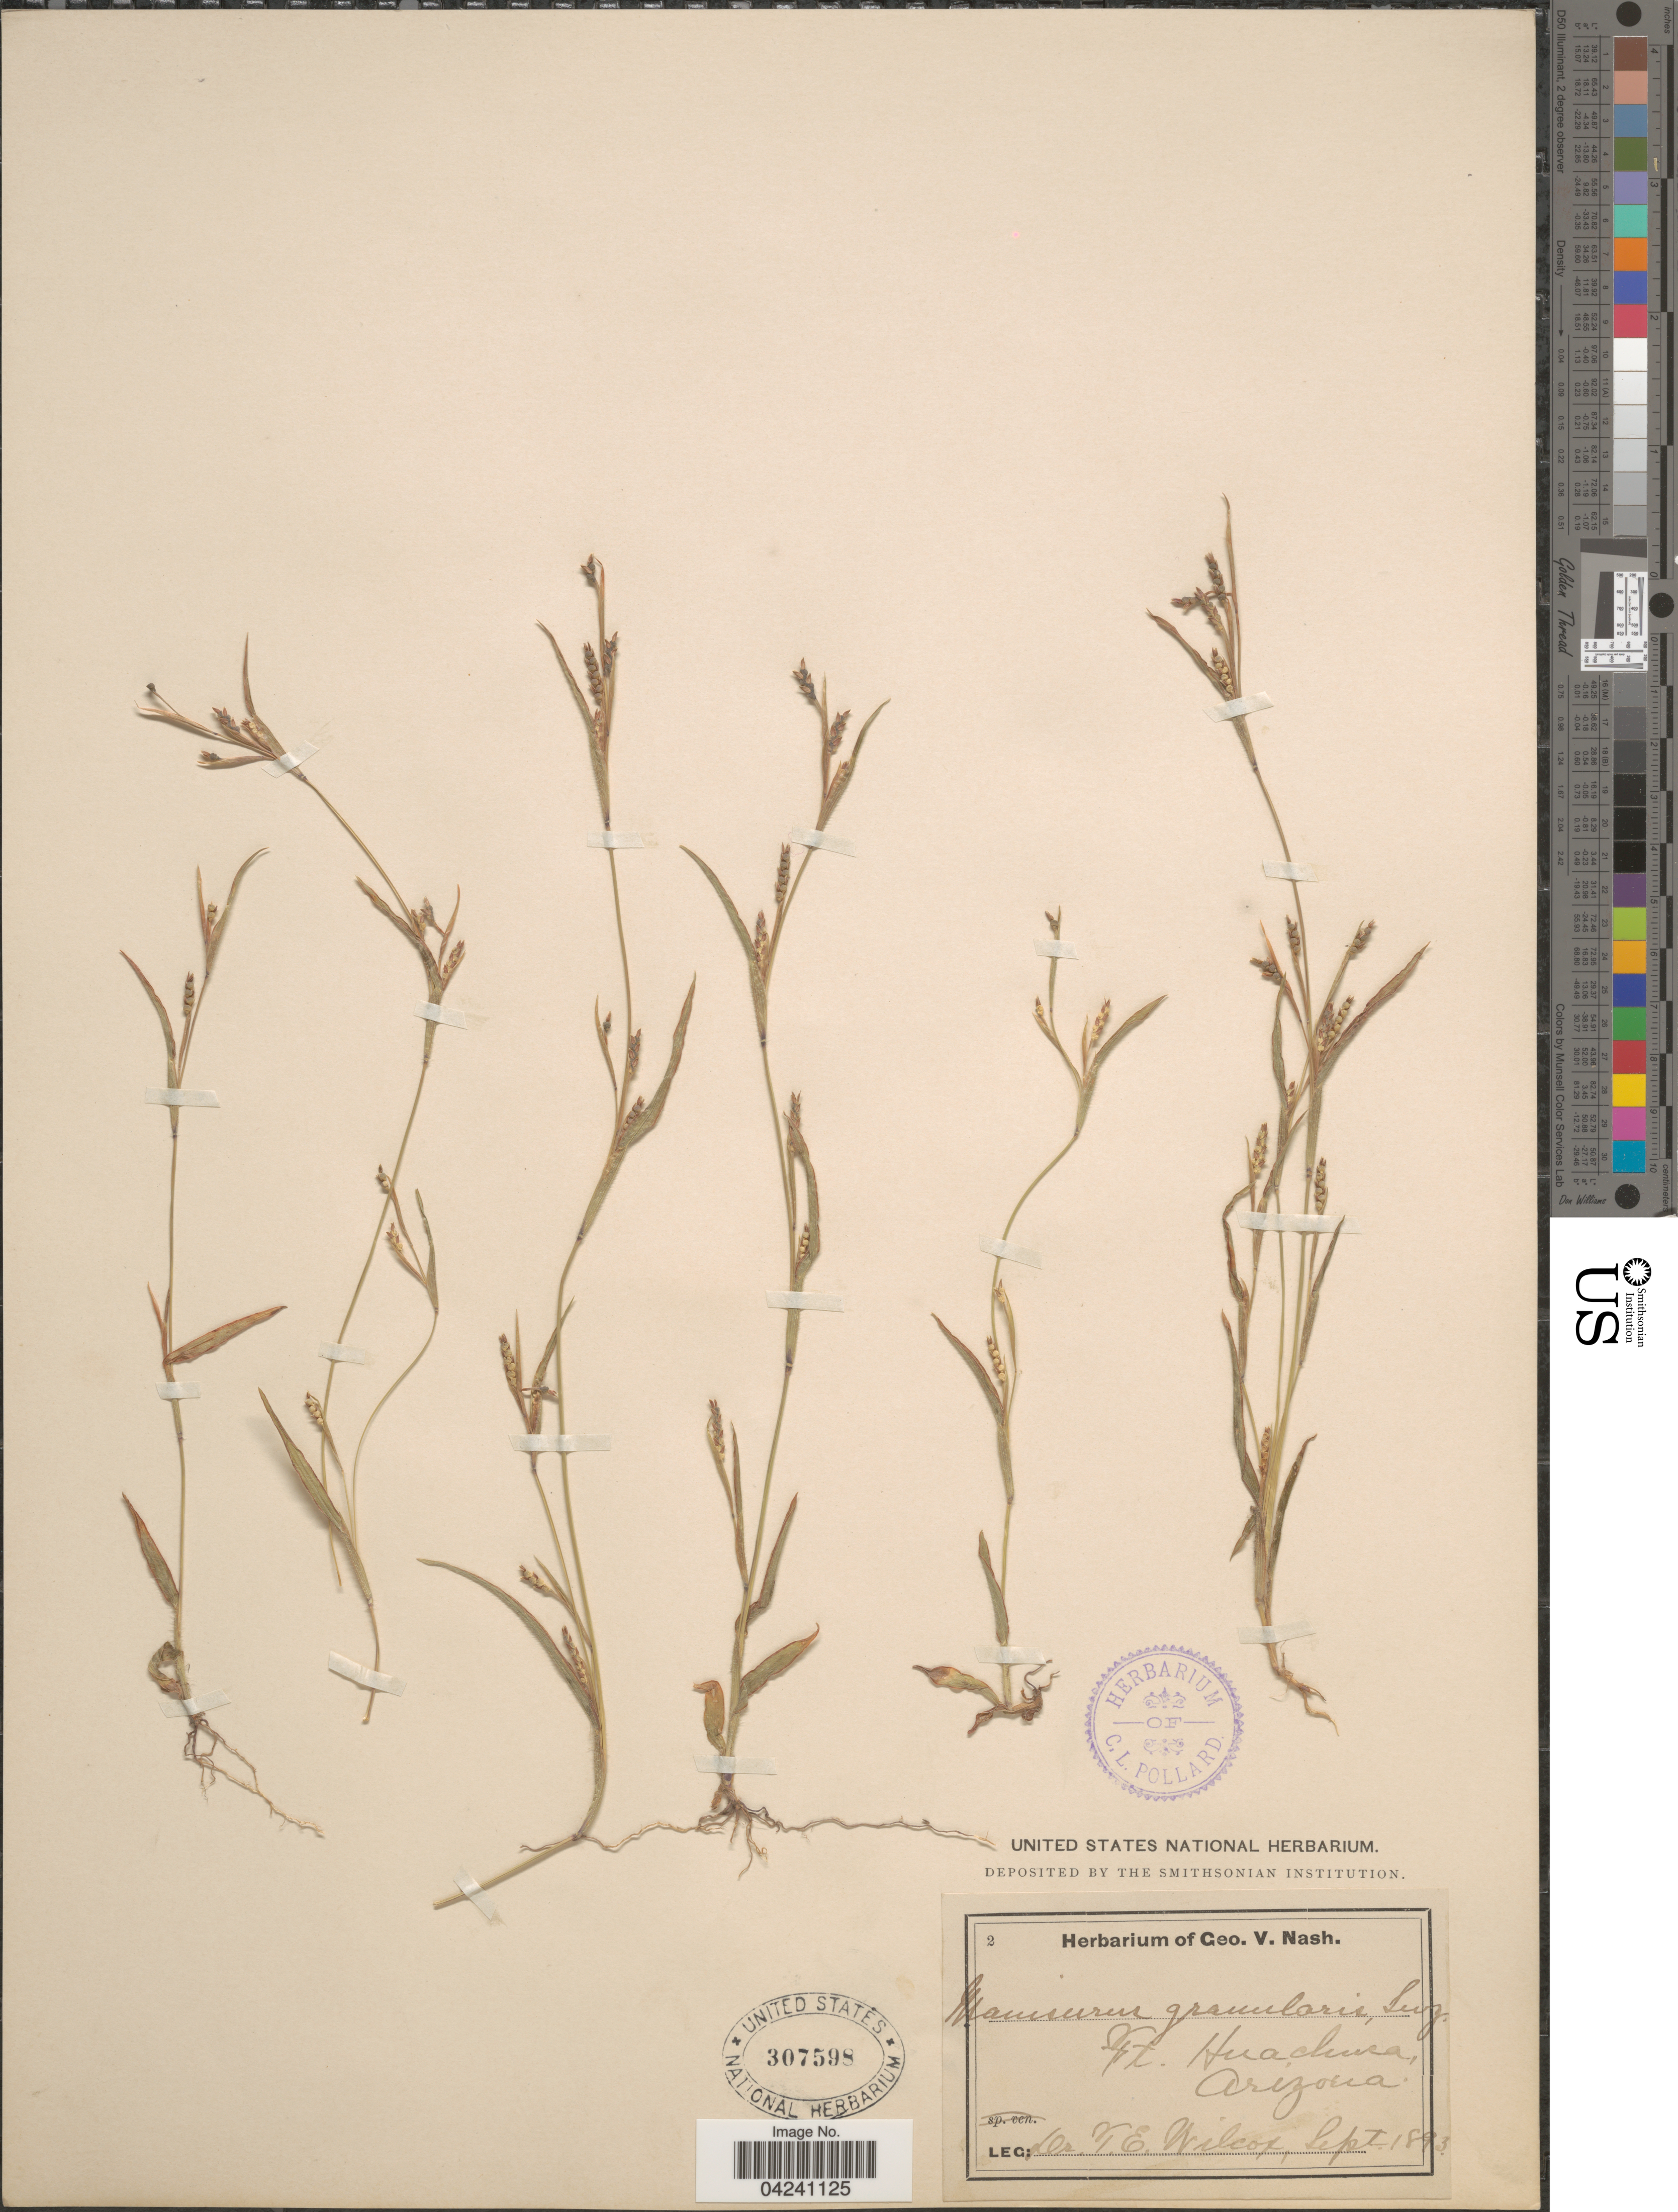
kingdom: Plantae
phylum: Tracheophyta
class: Liliopsida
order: Poales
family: Poaceae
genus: Hackelochloa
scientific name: Hackelochloa granularis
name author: (L.) Kuntze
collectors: T. E. Wilcox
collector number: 2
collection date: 1893-09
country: United States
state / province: Arizona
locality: Ft. Huachuca.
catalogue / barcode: US 307598